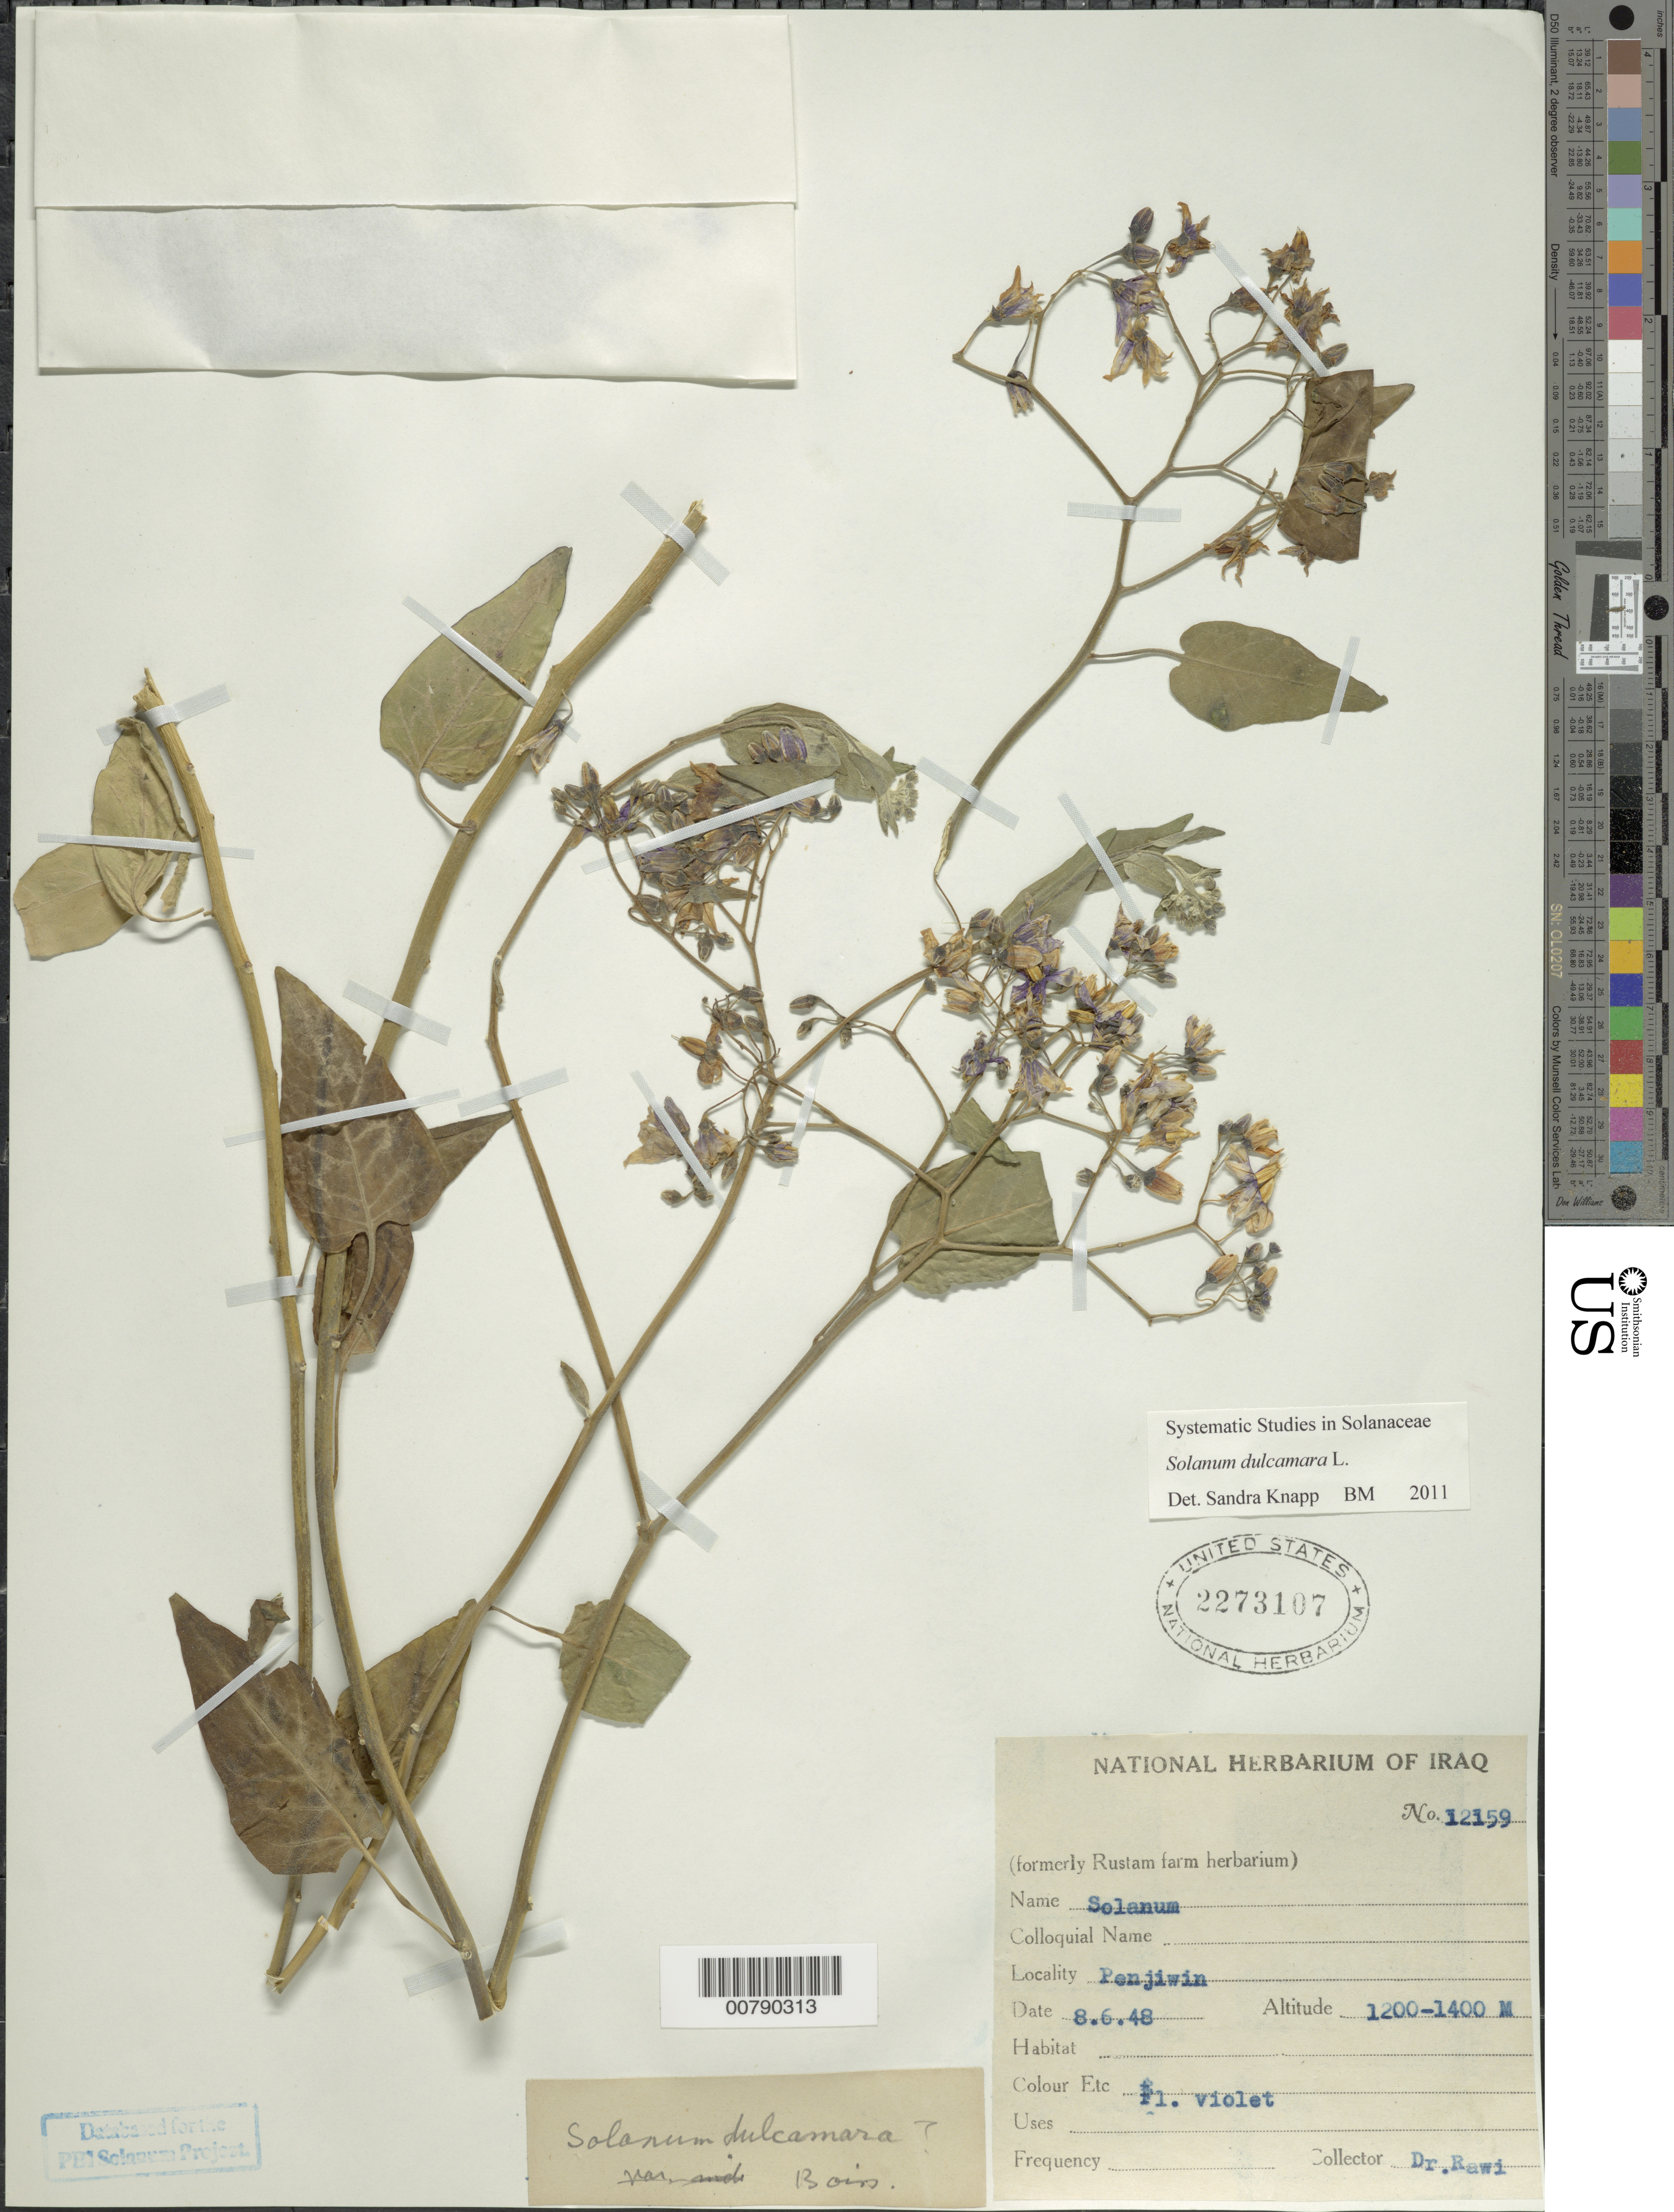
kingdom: Plantae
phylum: Tracheophyta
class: Magnoliopsida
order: Solanales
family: Solanaceae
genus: Solanum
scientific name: Solanum dulcamara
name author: L.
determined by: Knapp, S. D.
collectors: A. al Rawi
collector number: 12159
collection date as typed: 8 Jun 1948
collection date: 1948-06-08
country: Iraq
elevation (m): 1200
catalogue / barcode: US 2273107